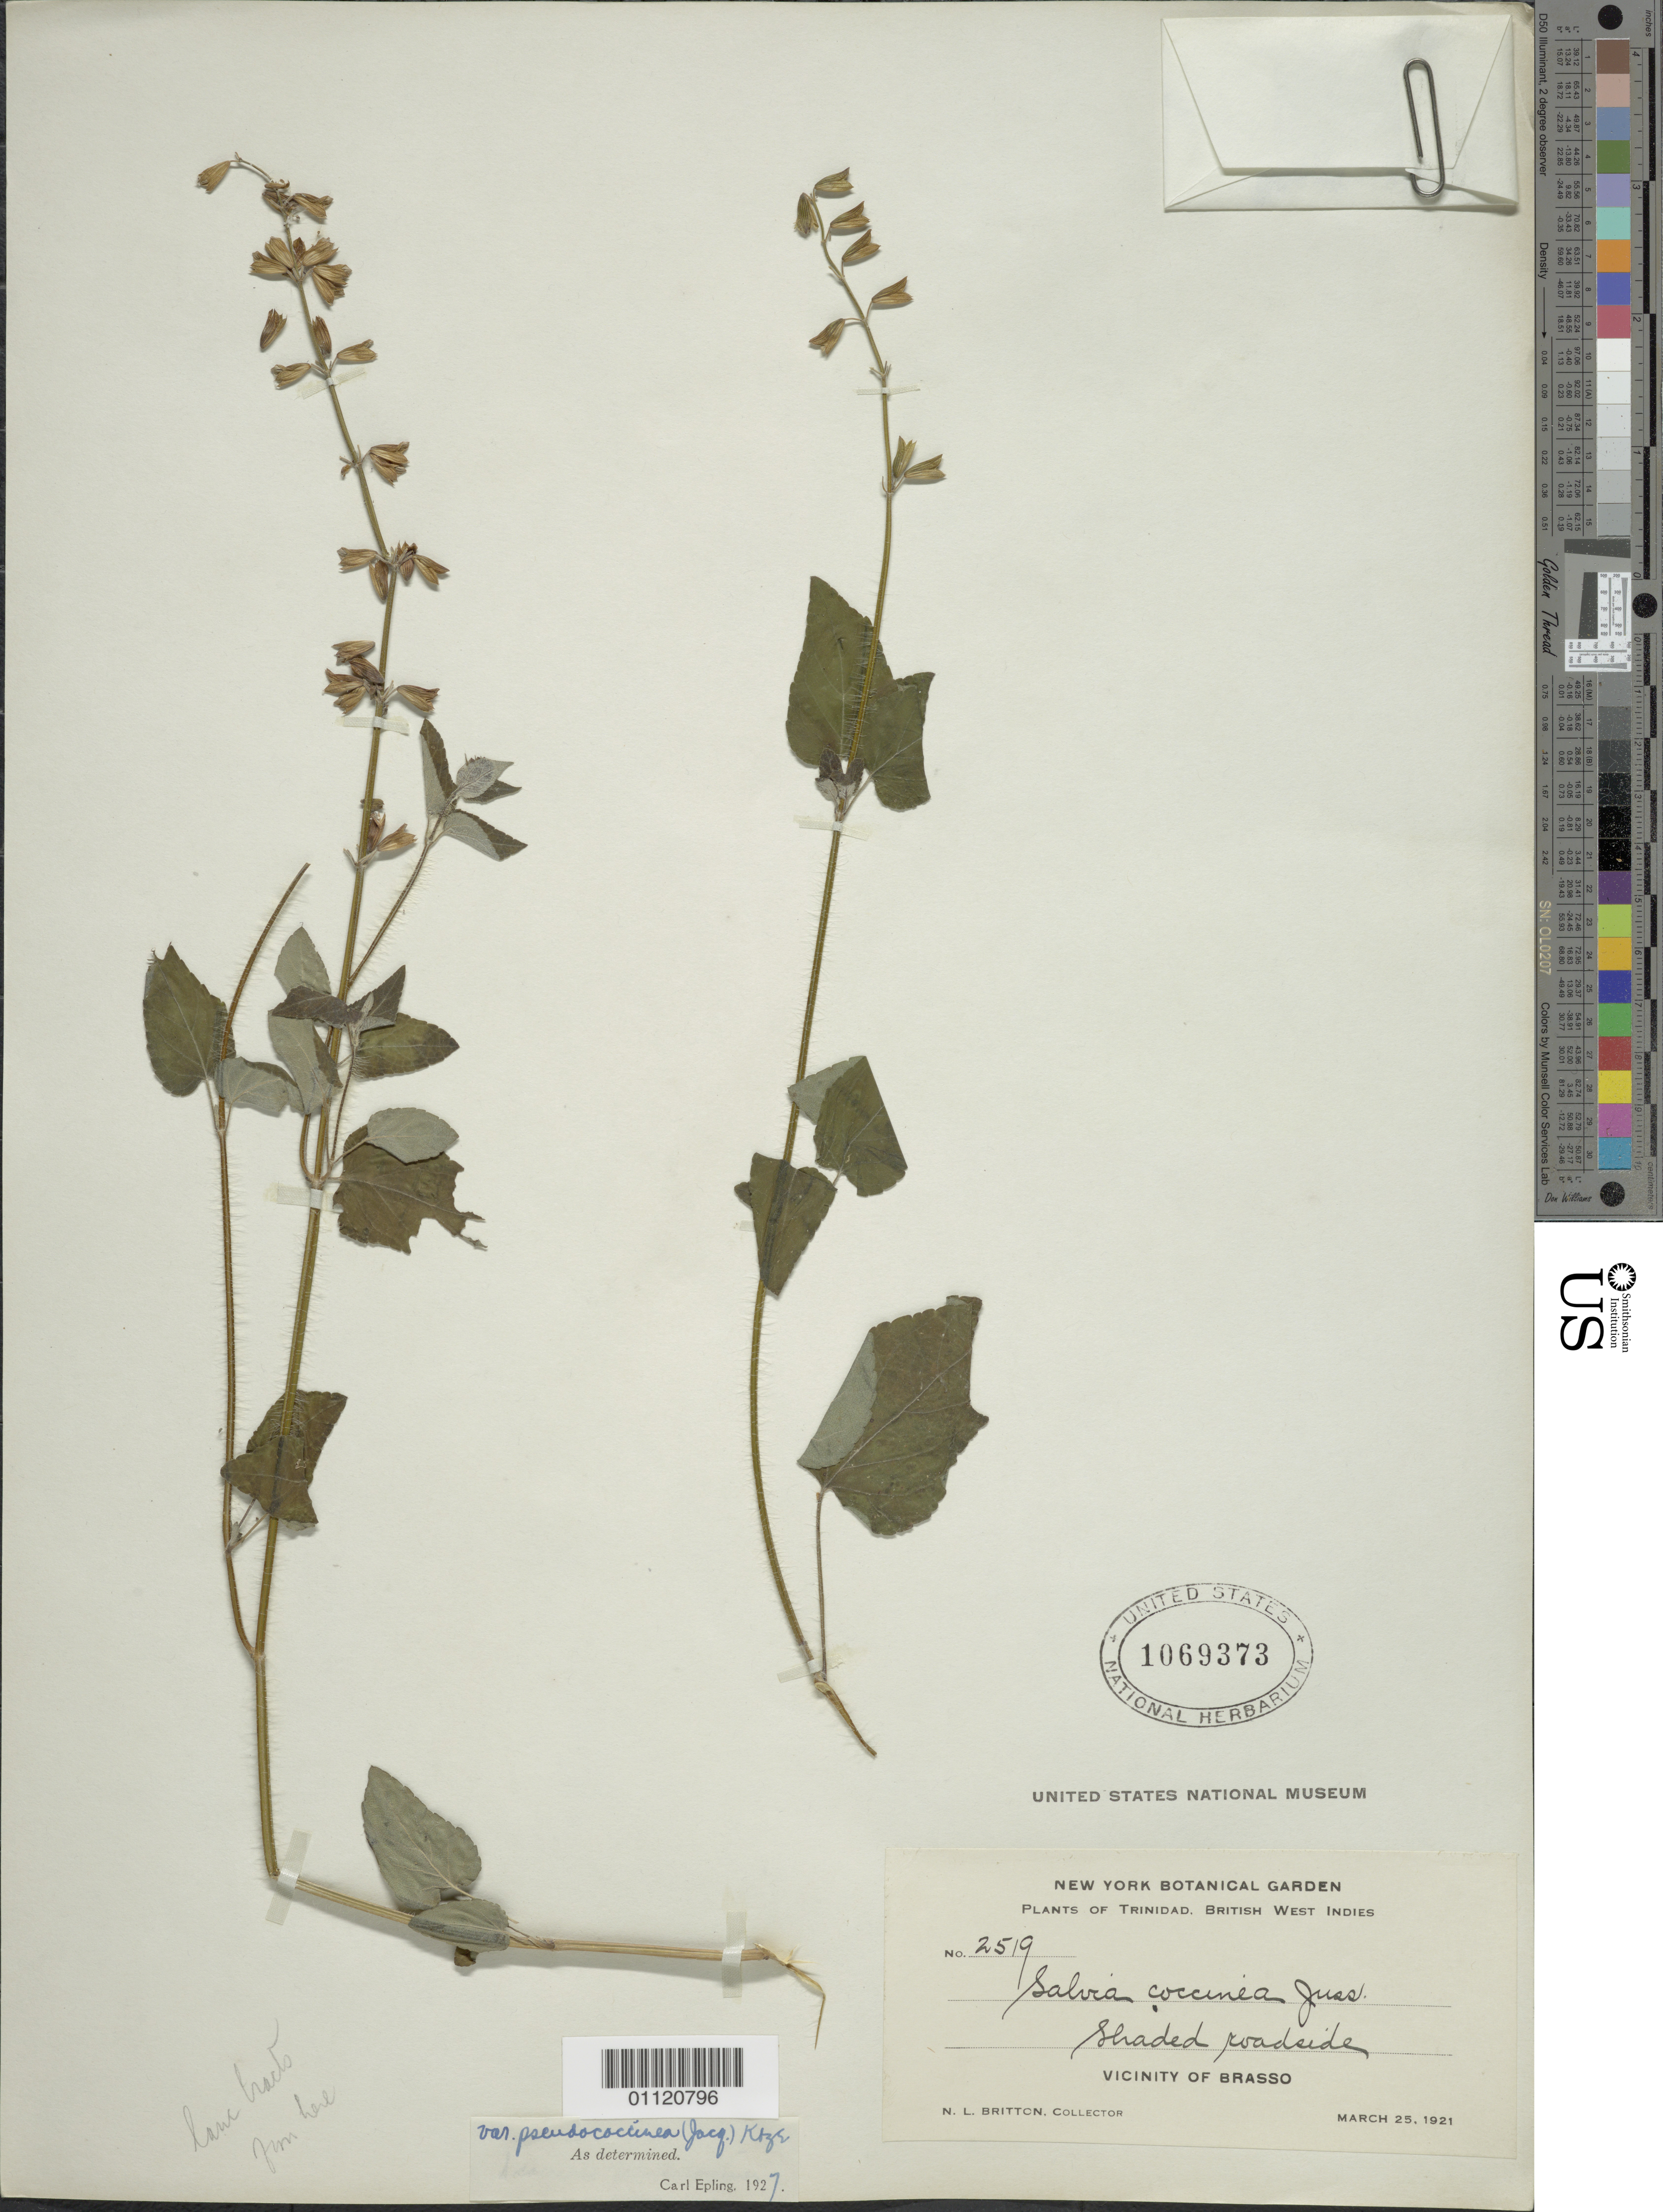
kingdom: Plantae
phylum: Tracheophyta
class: Magnoliopsida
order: Lamiales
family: Lamiaceae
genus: Salvia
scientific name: Salvia coccinea var. pseudococcinea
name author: (Jacq.) A. Gray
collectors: N. Britton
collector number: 2519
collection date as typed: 25 Mar 1921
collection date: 1921-03-25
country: Trinidad and Tobago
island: Trinidad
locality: Vicinity of Brasso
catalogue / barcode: US 1069373